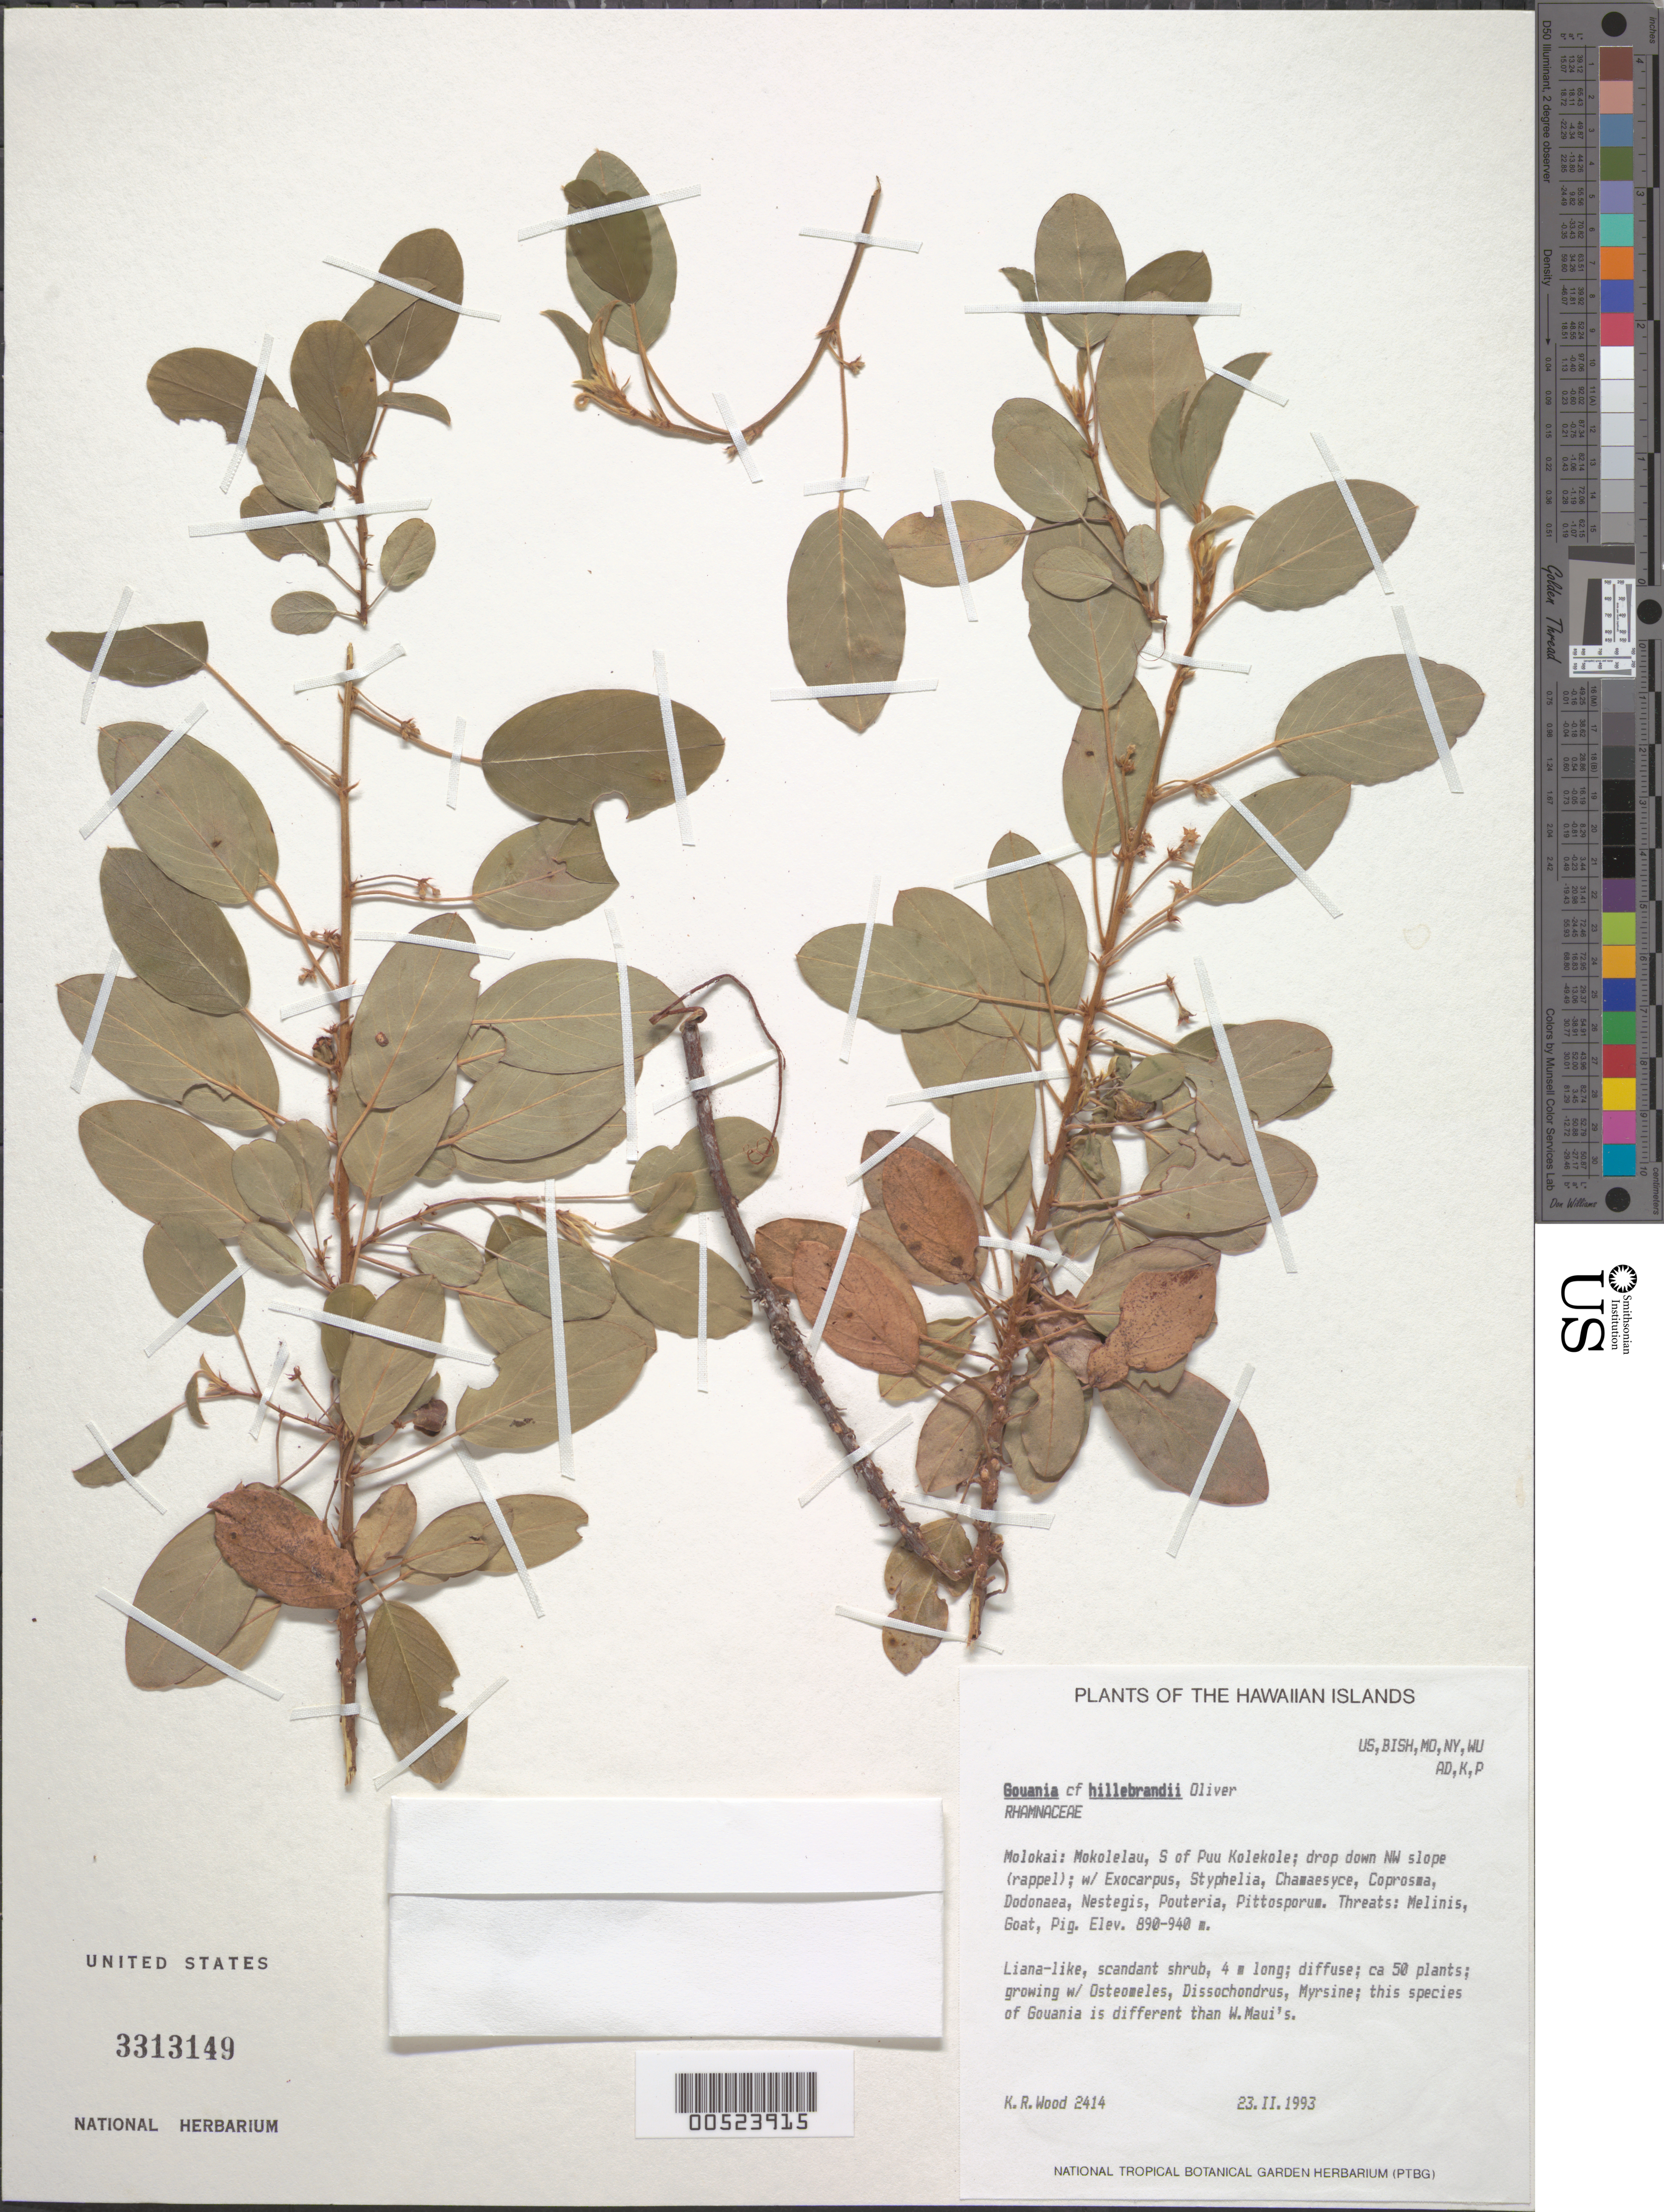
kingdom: Plantae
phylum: Tracheophyta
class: Magnoliopsida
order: Rosales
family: Rhamnaceae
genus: Gouania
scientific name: Gouania hillebrandii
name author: Oliv.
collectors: K. R. Wood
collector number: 2414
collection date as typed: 23 Feb 1993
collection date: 1993-02-23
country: United States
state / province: Hawaii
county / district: Maui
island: Moloka'i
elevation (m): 890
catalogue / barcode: US 3313149